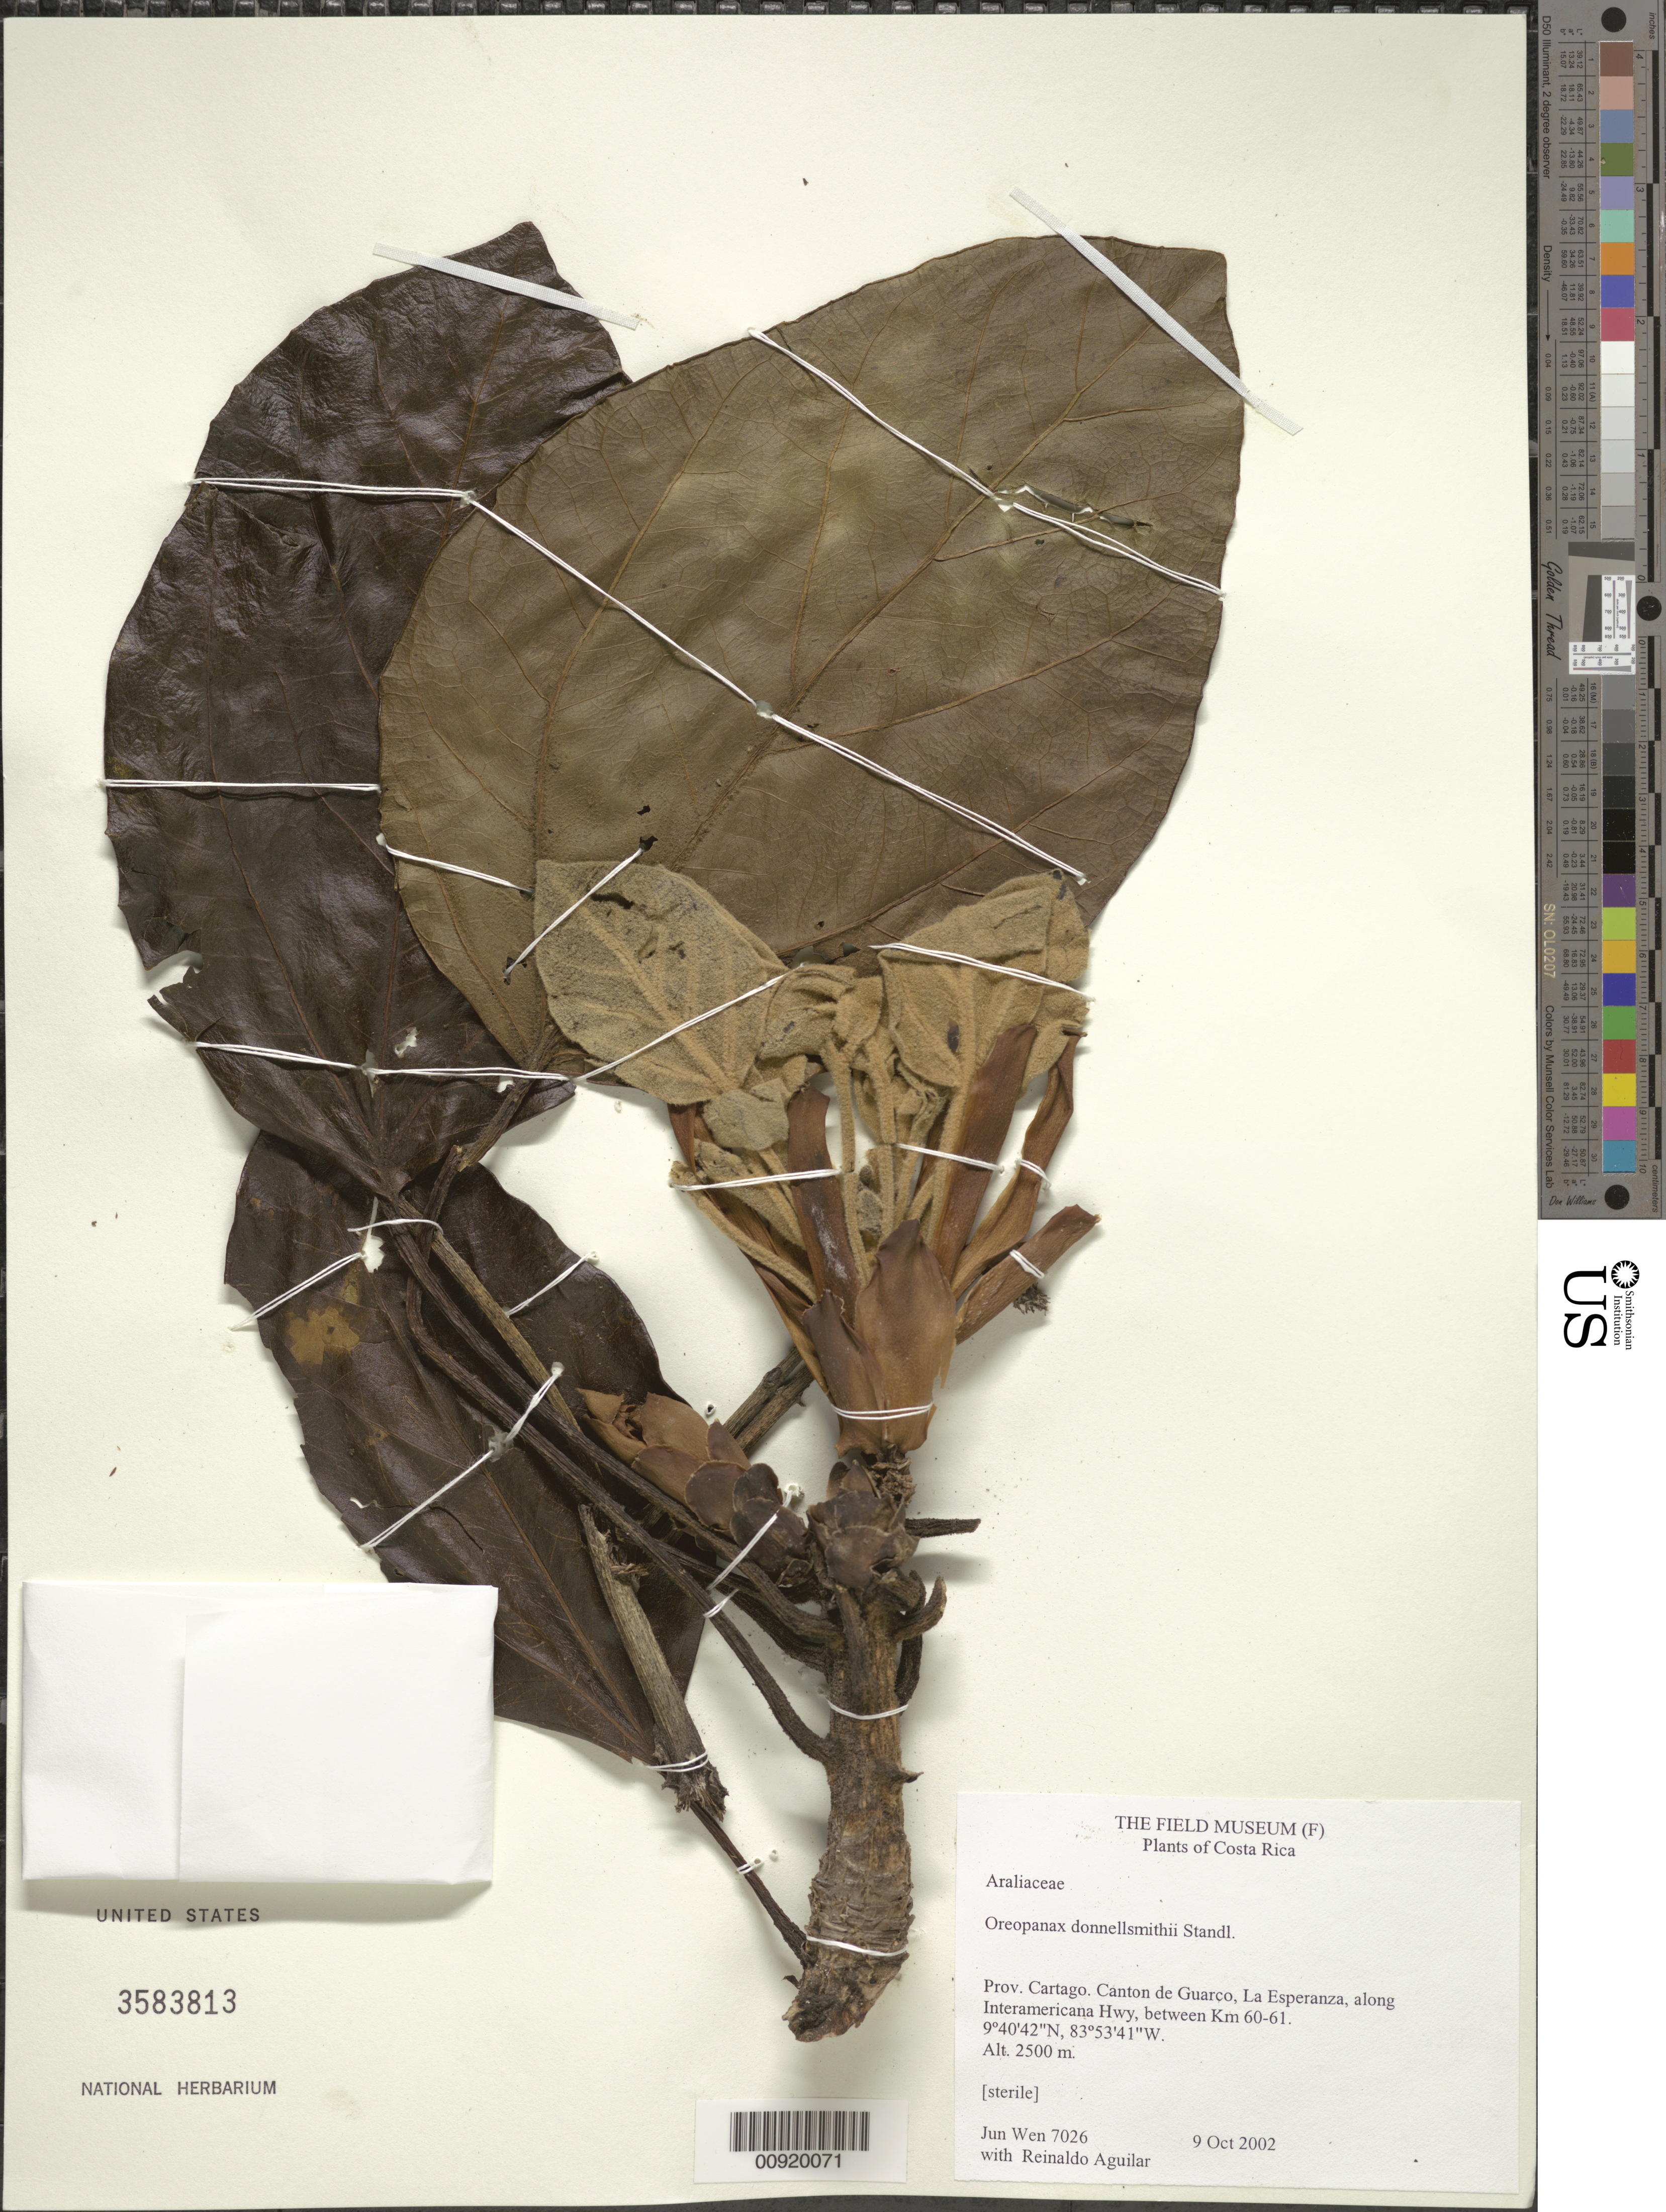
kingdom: Plantae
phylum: Tracheophyta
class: Magnoliopsida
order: Apiales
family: Araliaceae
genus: Oreopanax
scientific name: Oreopanax donnell-smithii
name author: Standl.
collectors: J. Wen & R. Aguilar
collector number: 7026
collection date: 2002-10-09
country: Costa Rica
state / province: Cartago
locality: Canton de Guarco, La Esperanza, along Interamiercana Hwy, between Km 60 -61.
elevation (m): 2500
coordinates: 9 40 42 N, 83 53 41 W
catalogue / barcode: US 3583813